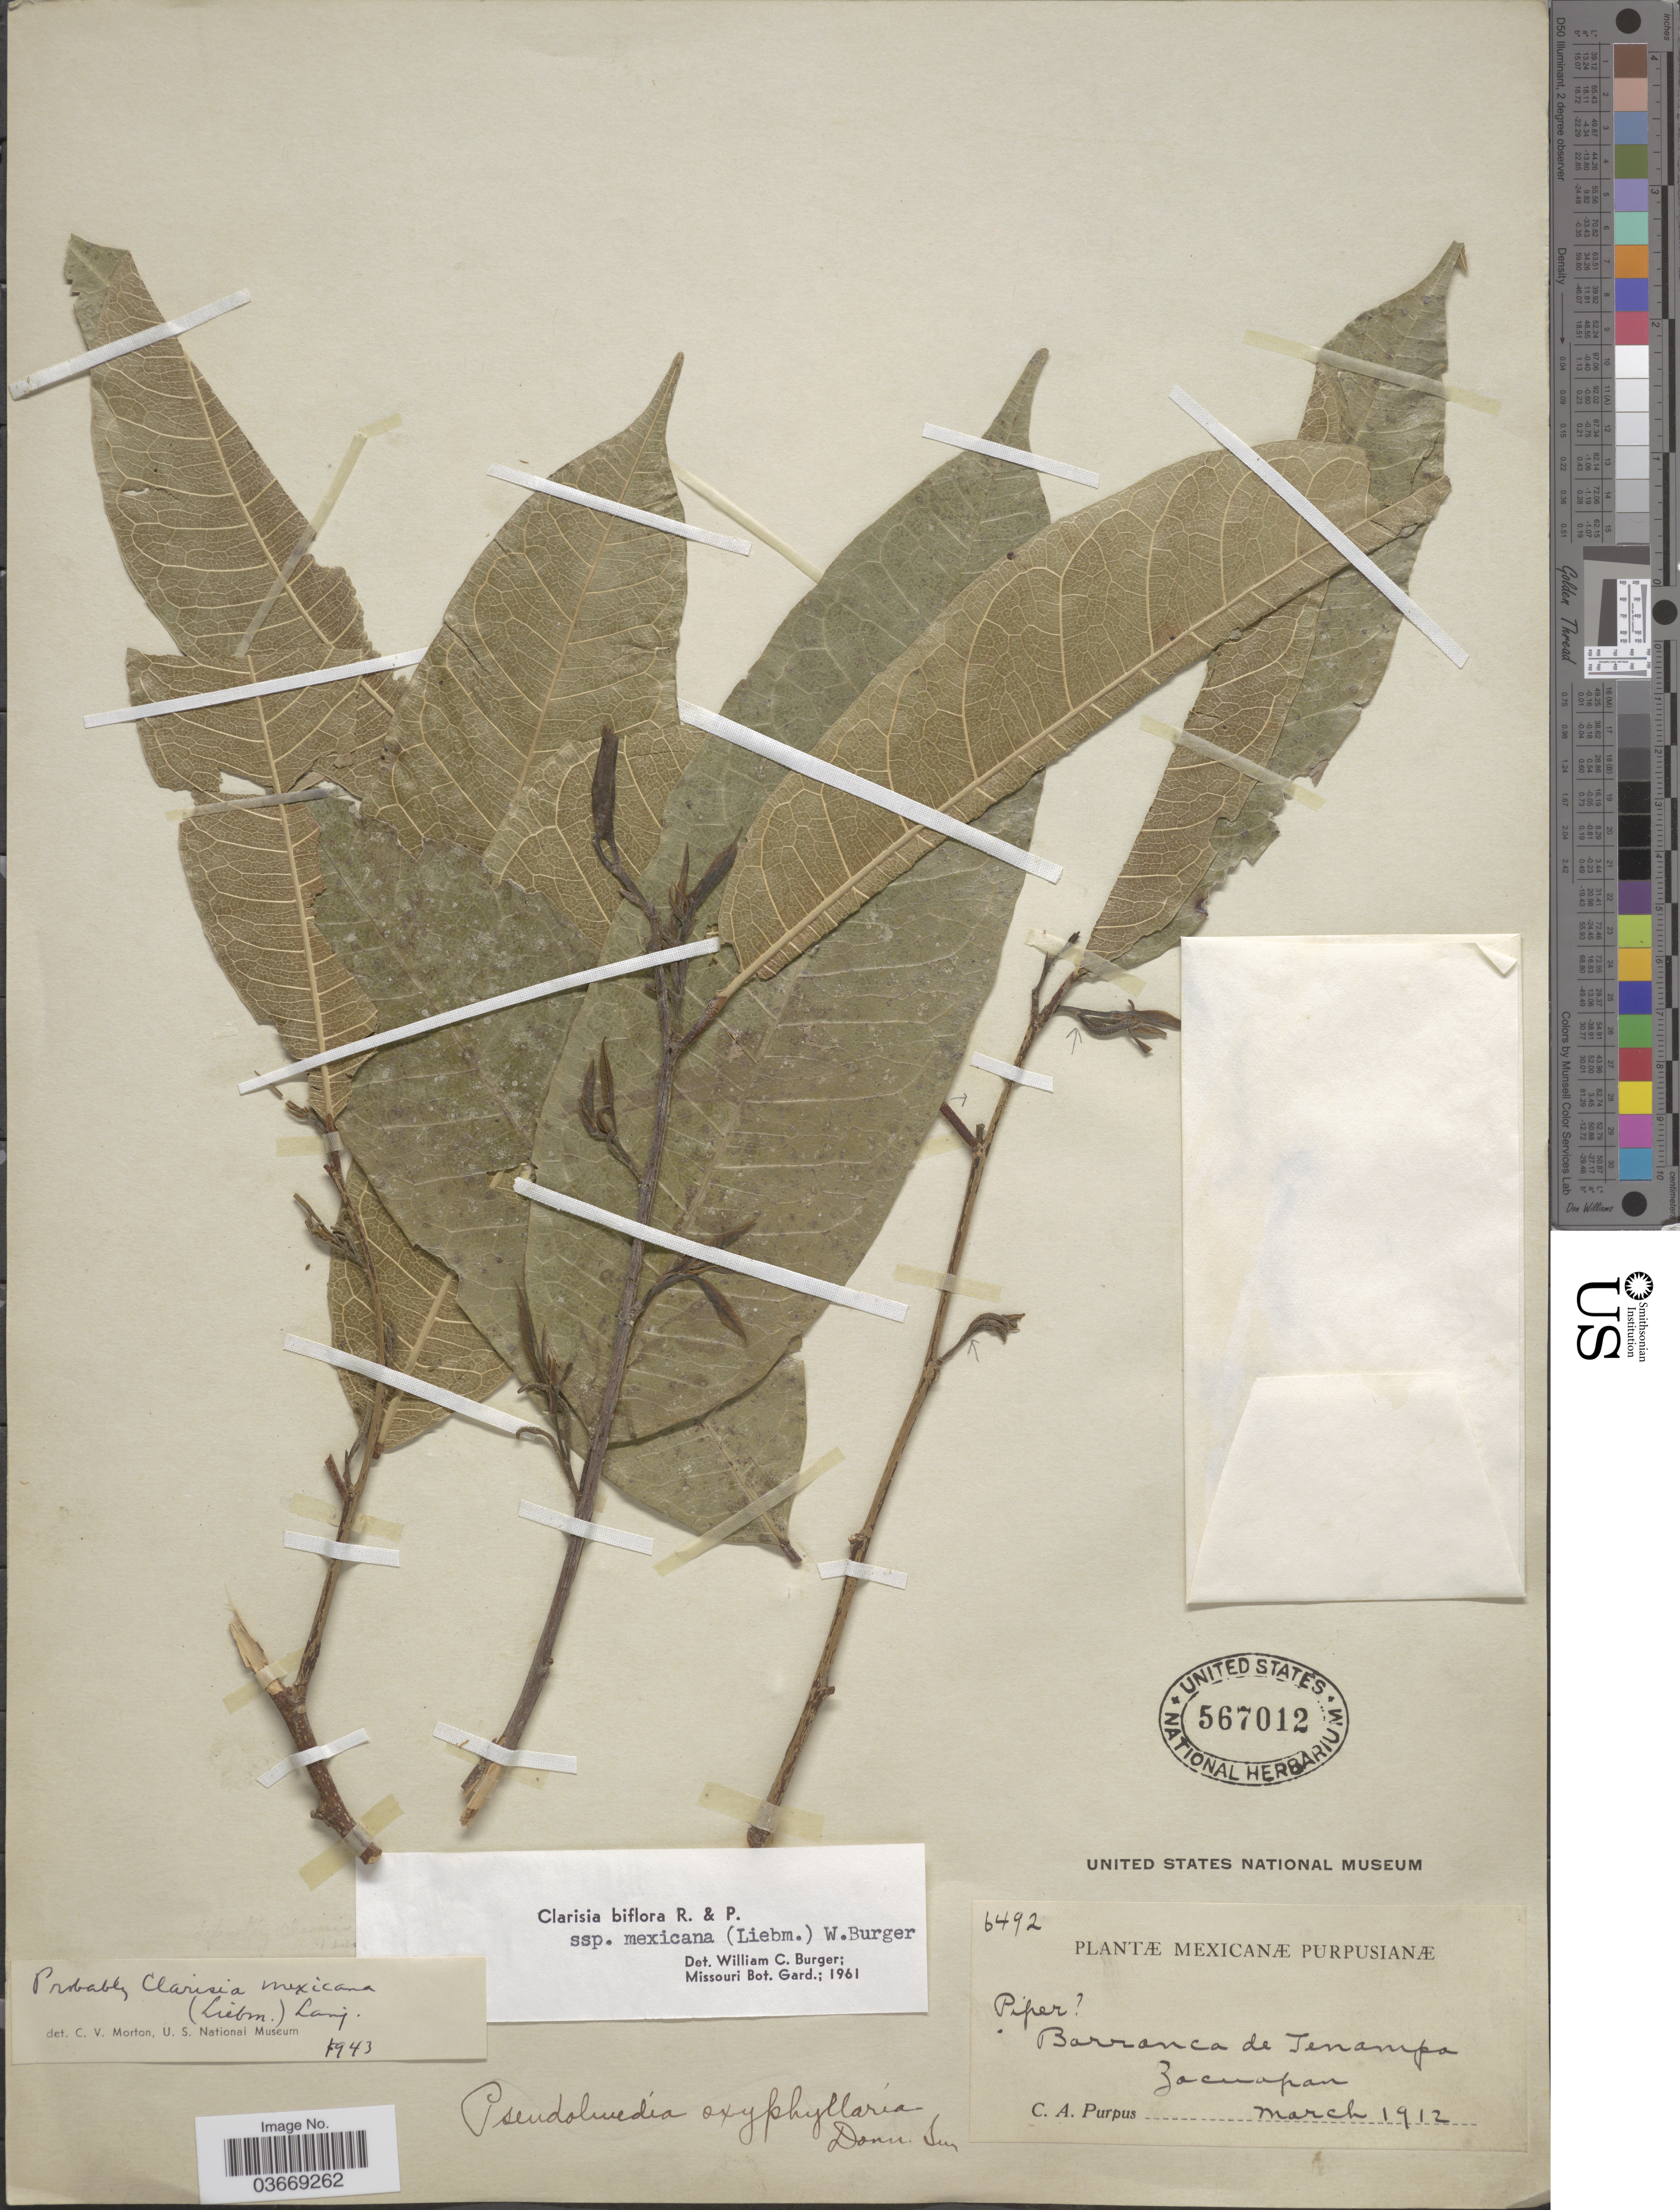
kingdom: Plantae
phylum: Tracheophyta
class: Magnoliopsida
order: Rosales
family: Moraceae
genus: Clarisia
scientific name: Clarisia biflora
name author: Ruiz & Pav.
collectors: C. A. Purpus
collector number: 6492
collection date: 1912-03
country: Mexico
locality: Barranca de Tenampa, Zacuapan.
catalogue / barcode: US 567012